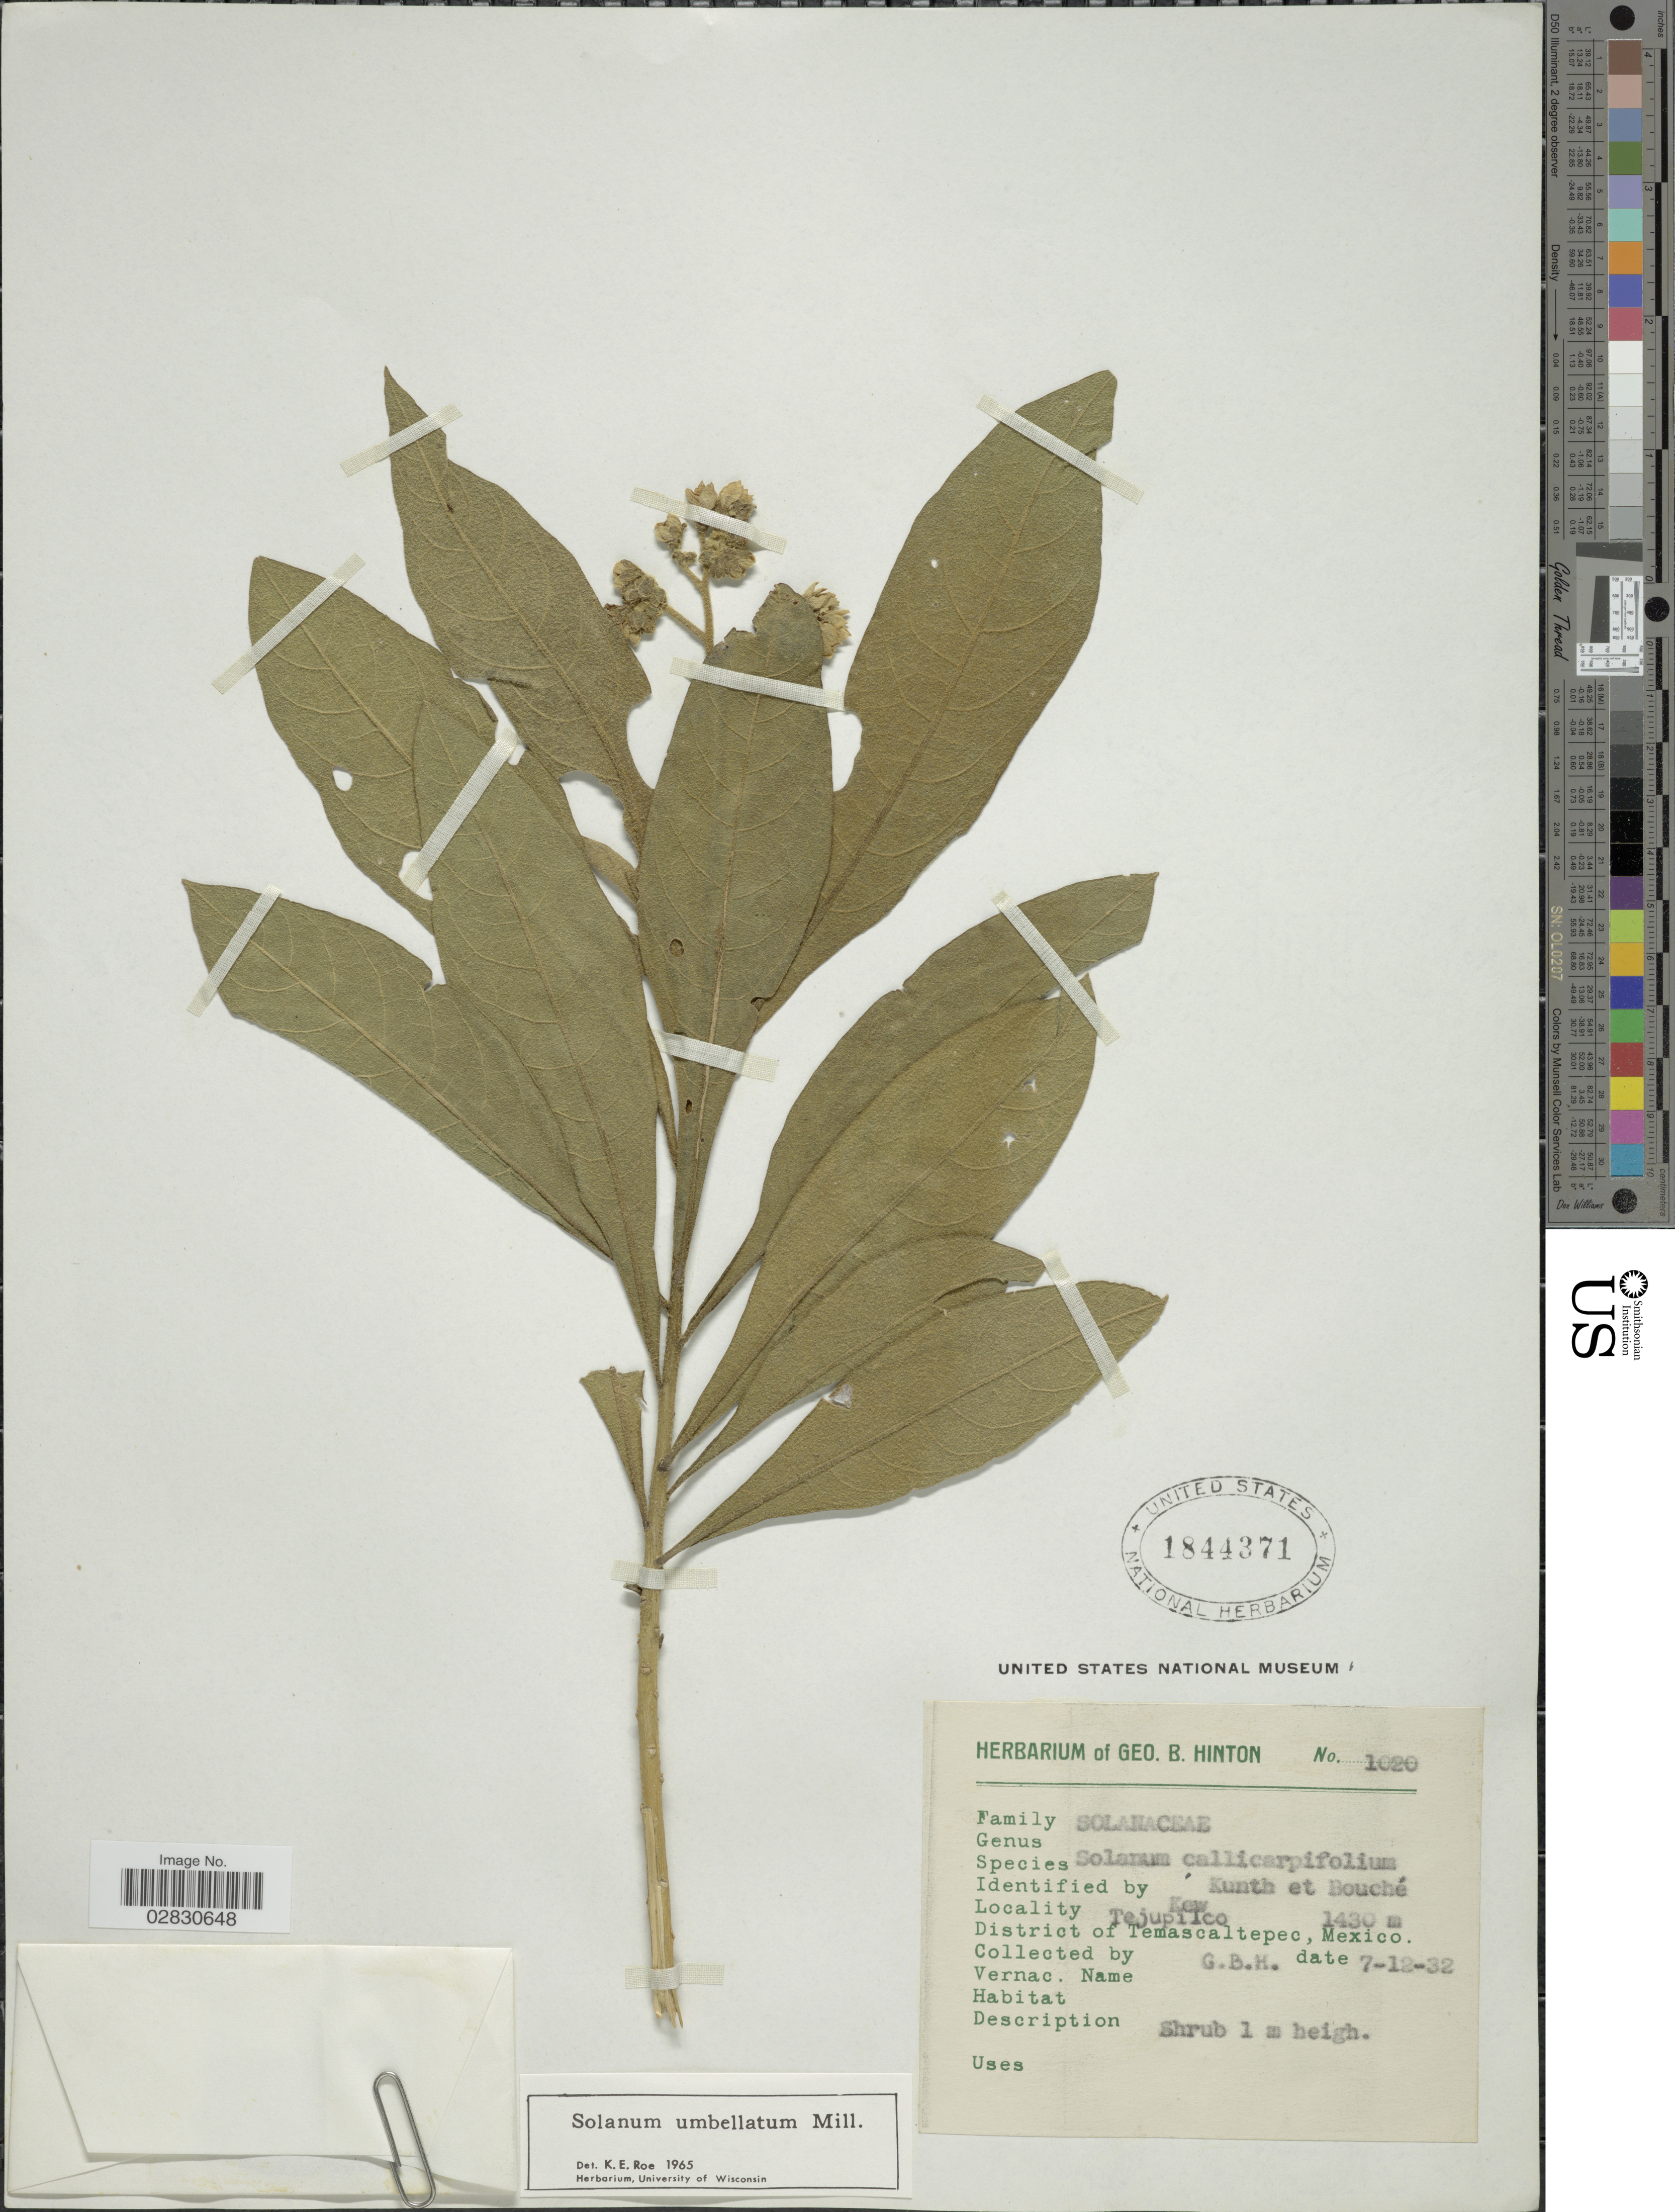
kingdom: Plantae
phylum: Tracheophyta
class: Magnoliopsida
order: Solanales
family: Solanaceae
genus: Solanum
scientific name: Solanum umbellatum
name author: Mill.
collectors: G. B. Hinton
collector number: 1020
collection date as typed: Transcribed d/m/y: 7/12/32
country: Mexico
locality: Tejupilco, District of Temascaltepec.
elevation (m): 1430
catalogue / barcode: US 1844371